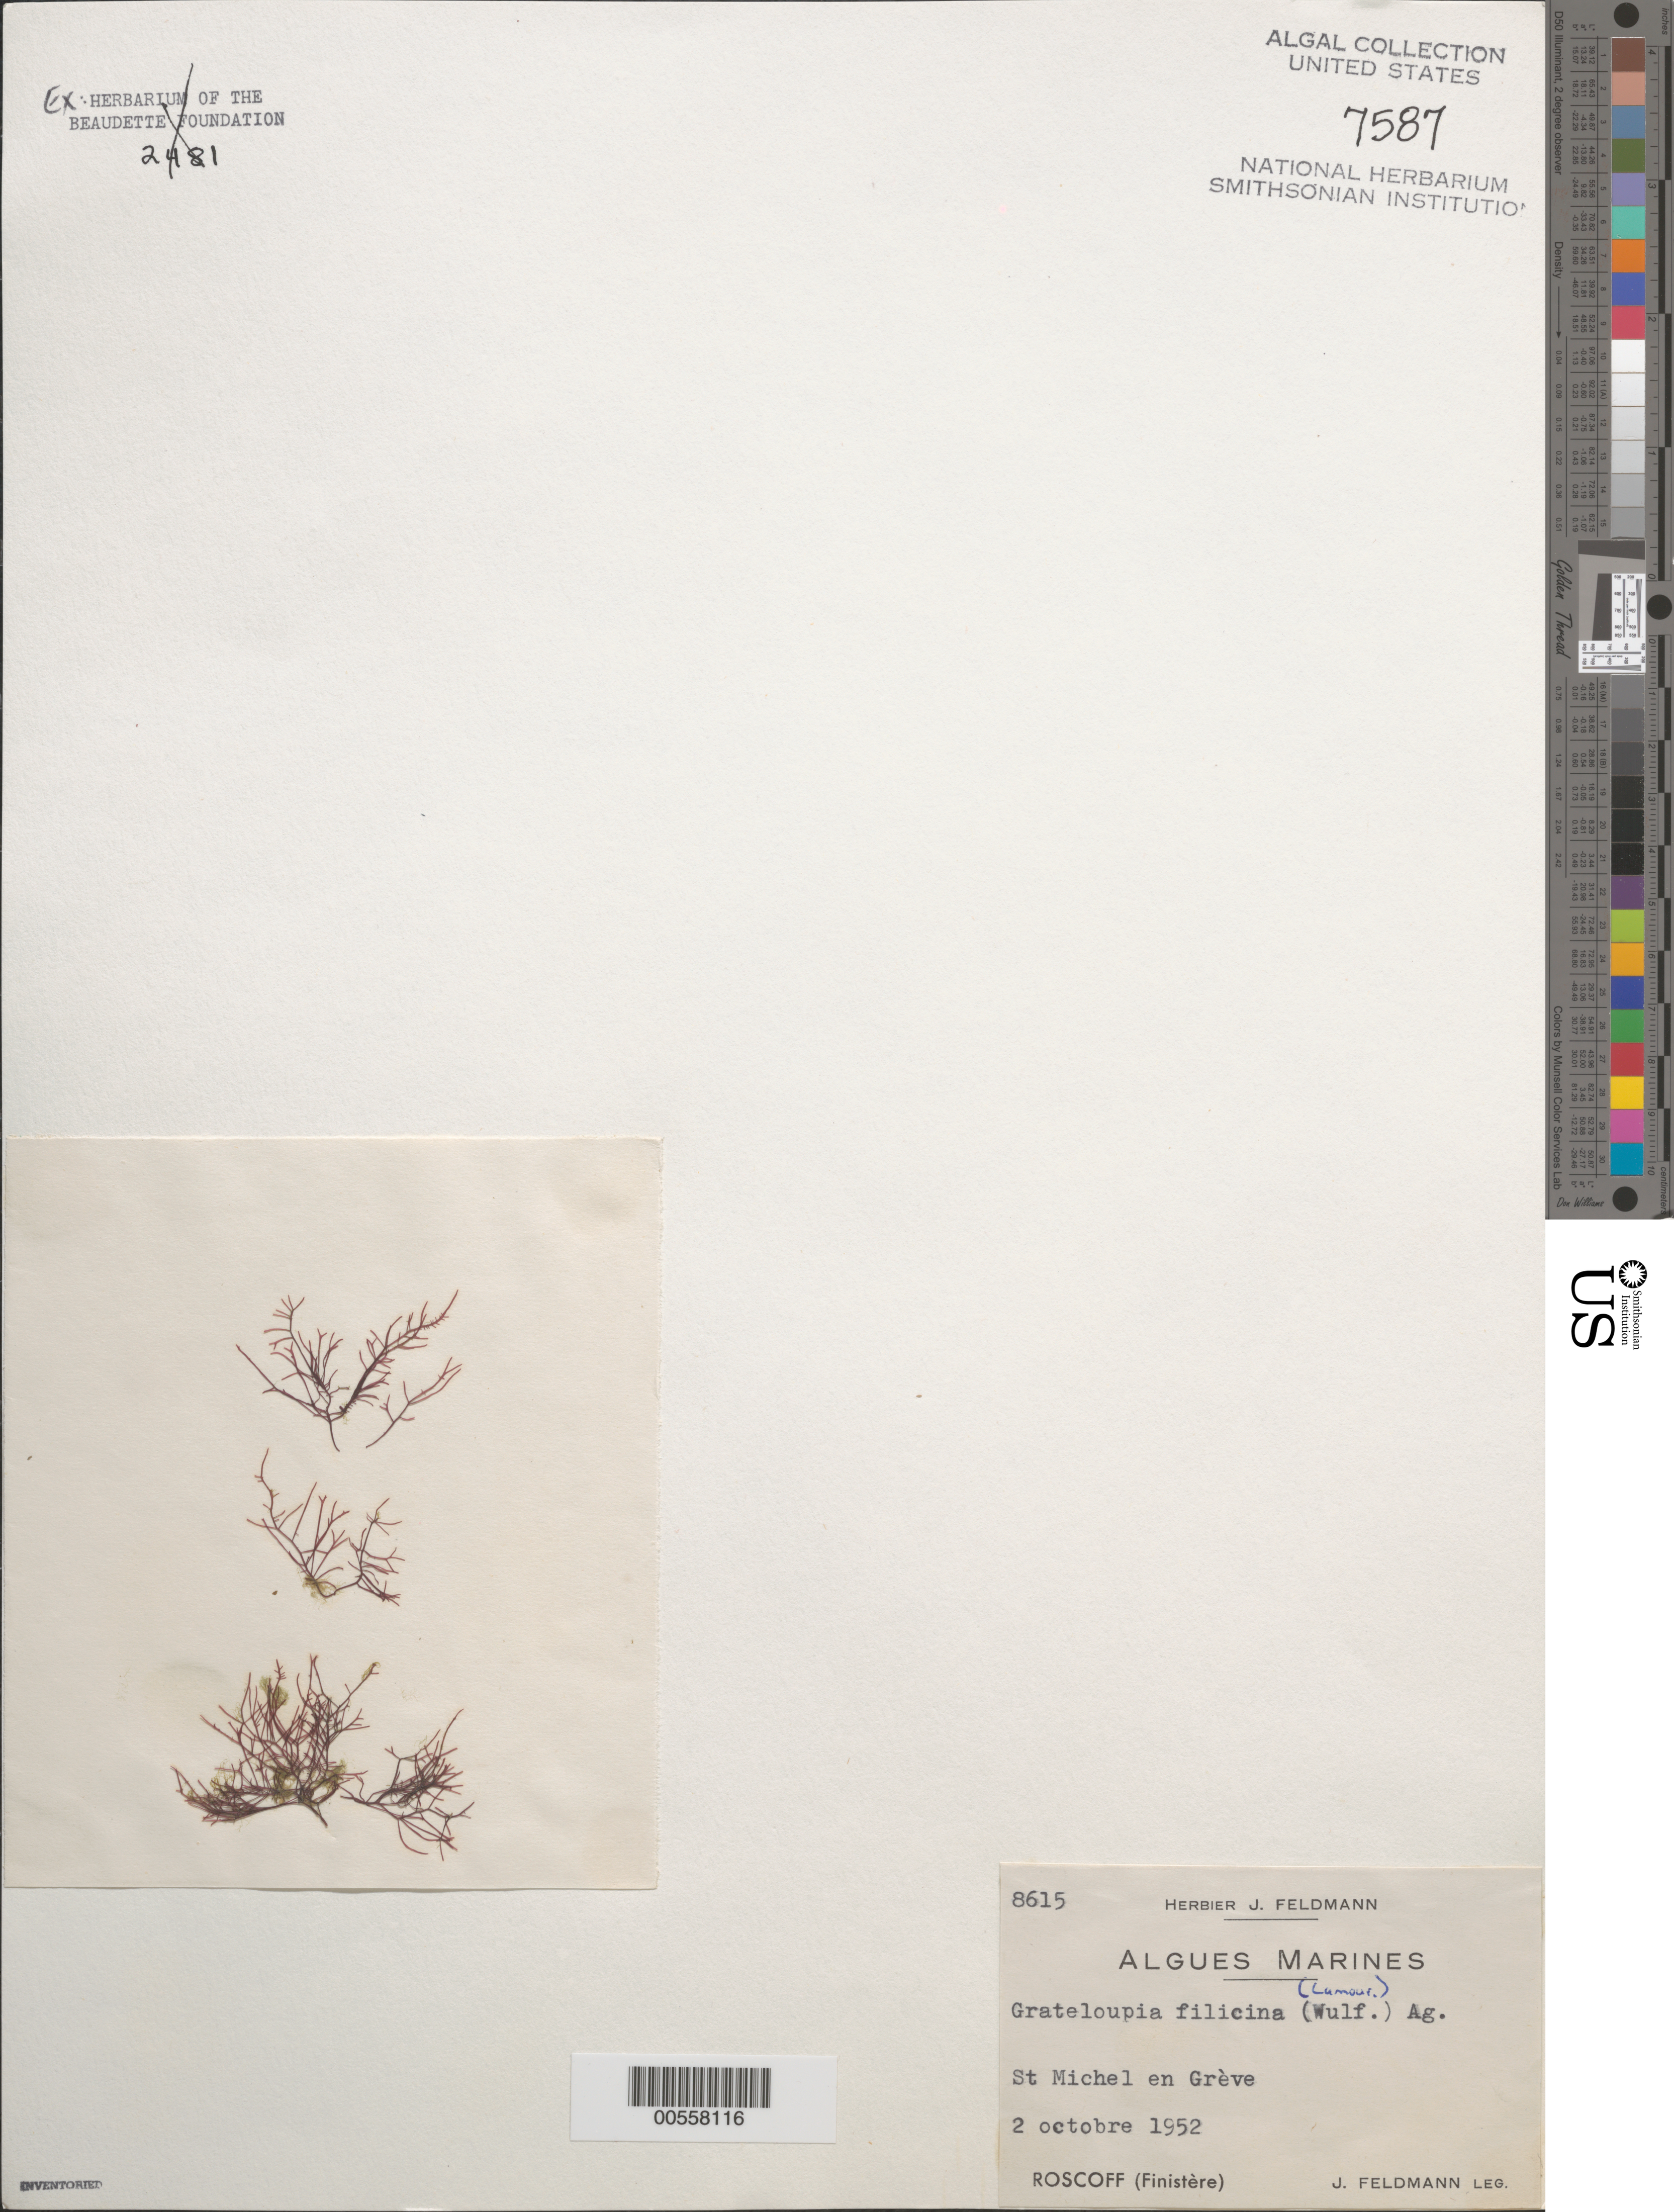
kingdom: Plantae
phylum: Rhodophyta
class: Florideophyceae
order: Halymeniales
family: Halymeniaceae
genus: Grateloupia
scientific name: Grateloupia filicina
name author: (J.V.Lamouroux) C. Agardh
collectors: J. Feldmann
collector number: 8615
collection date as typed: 02 Oct 1952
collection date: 1952-10-02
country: France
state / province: Bretagne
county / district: Finistère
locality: St. michel en greve, roscoff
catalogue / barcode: US 7587